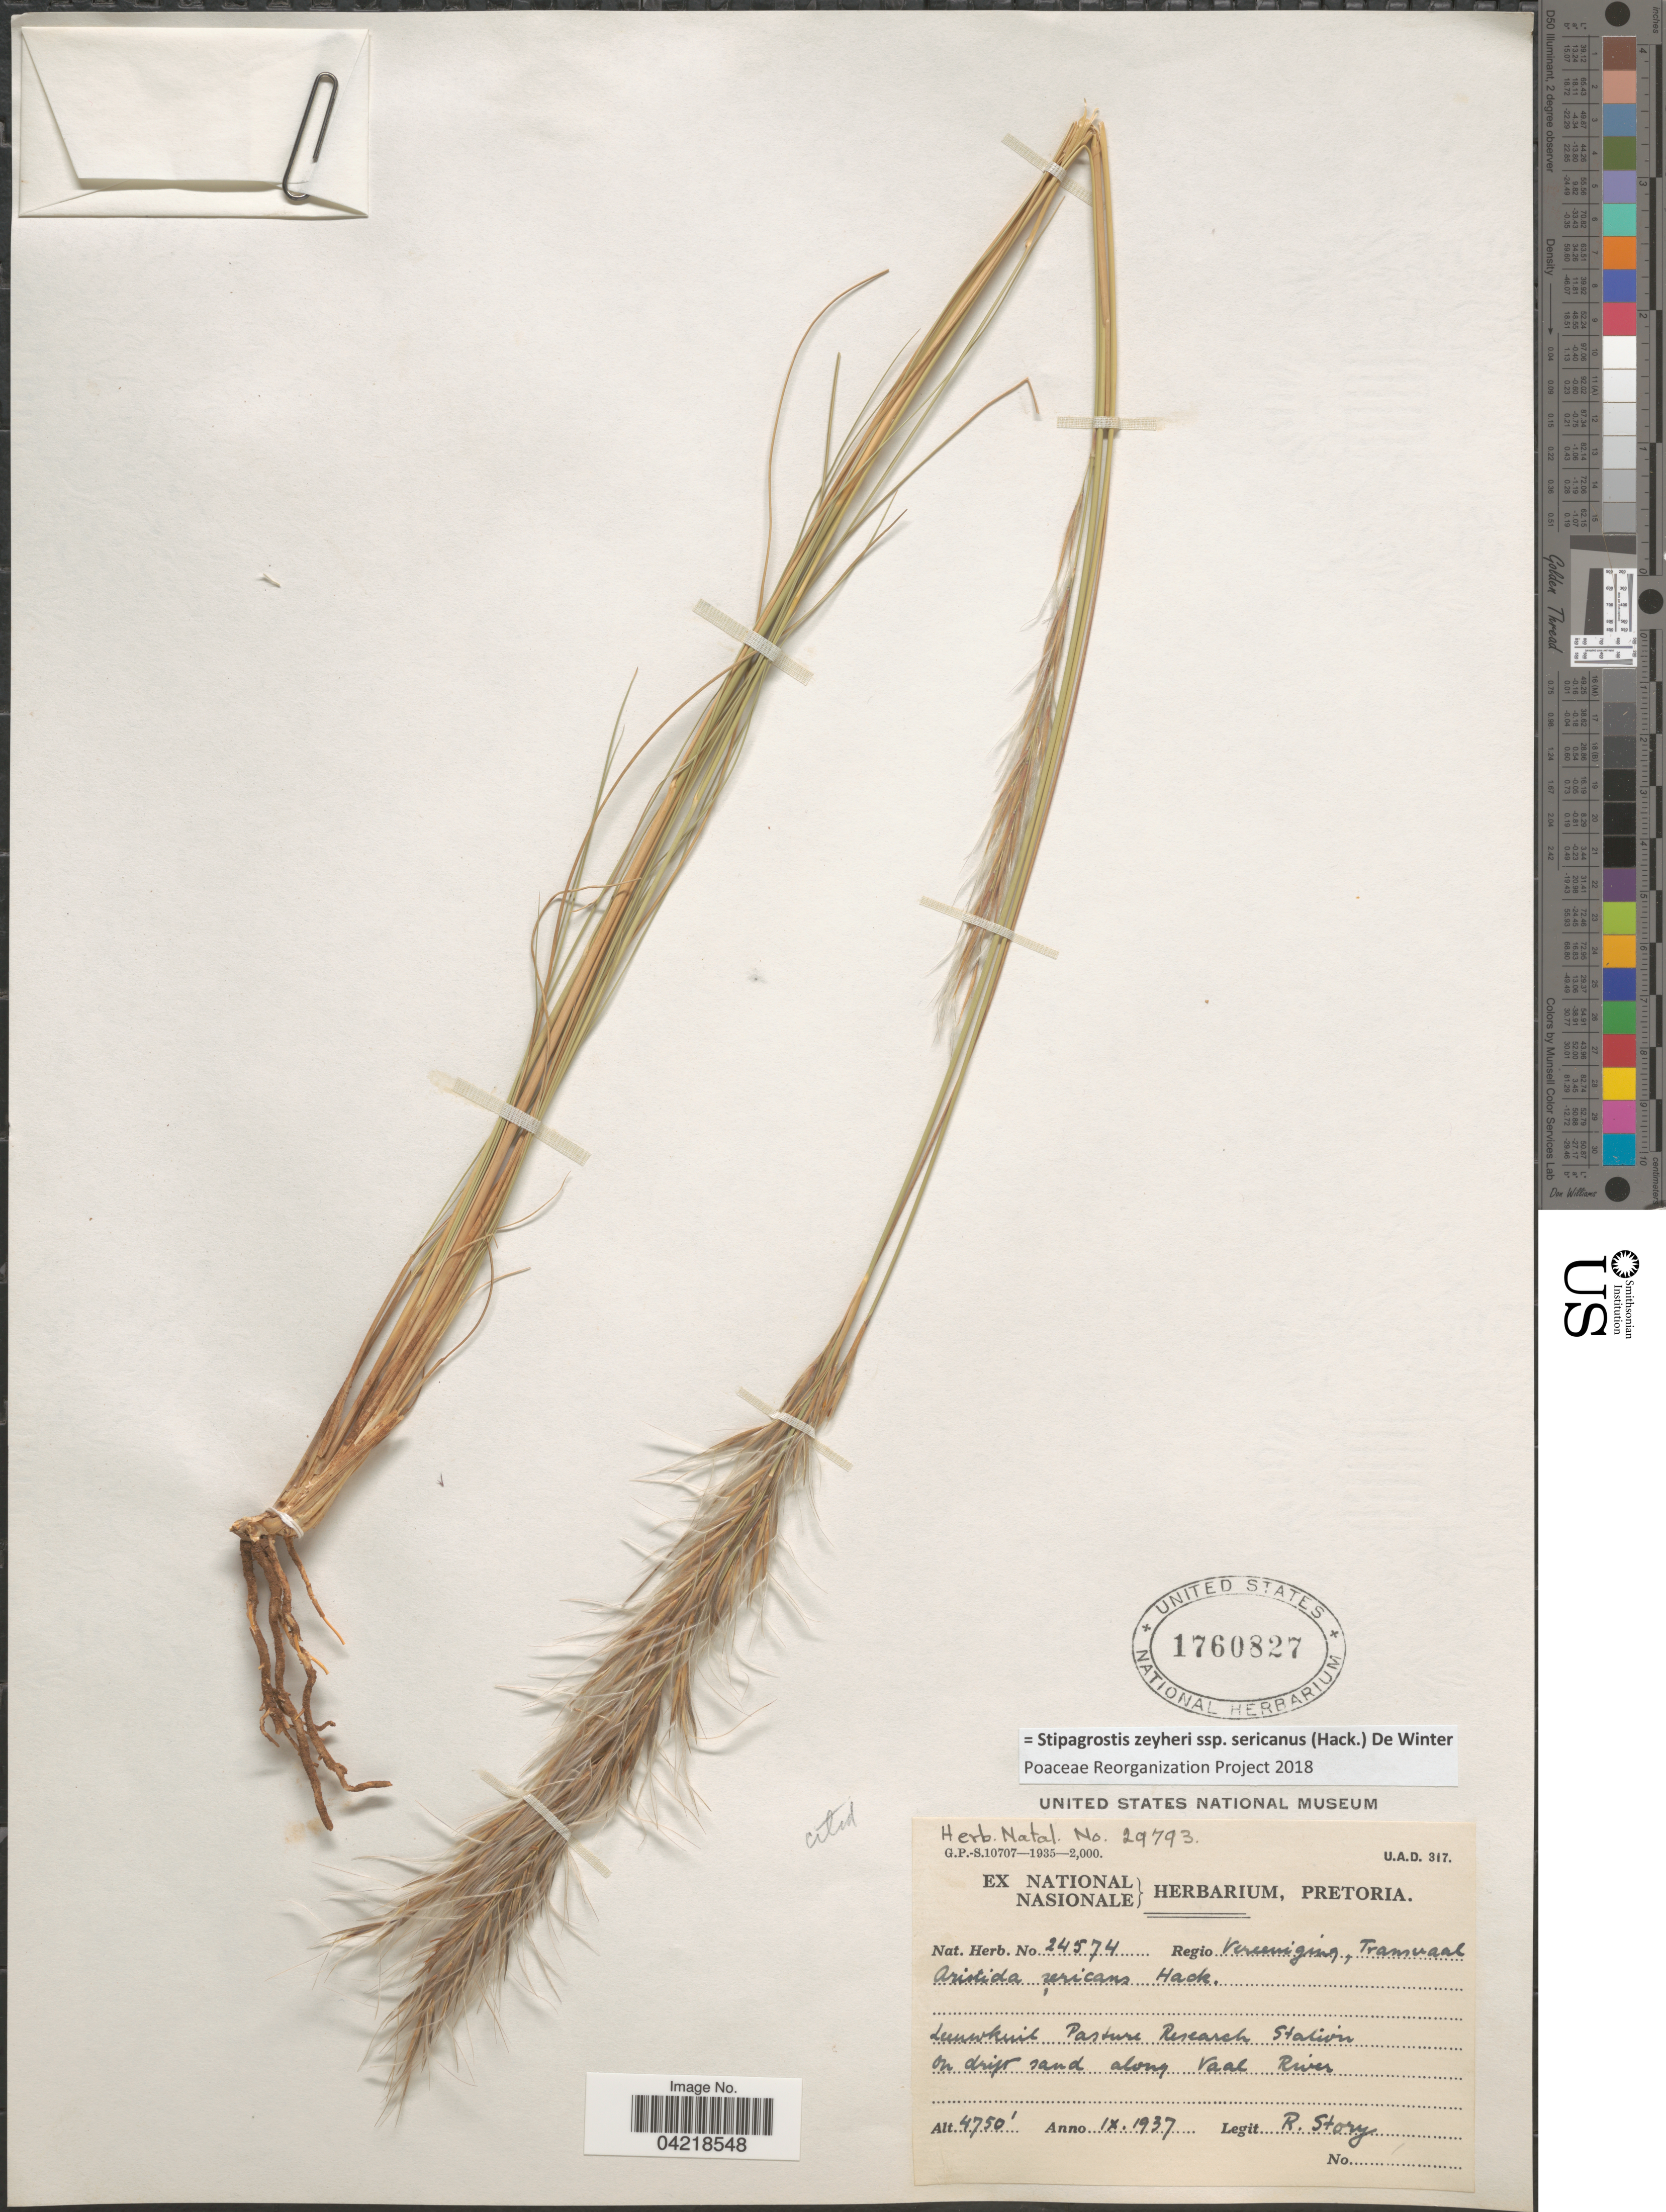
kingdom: Plantae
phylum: Tracheophyta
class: Liliopsida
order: Poales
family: Poaceae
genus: Stipagrostis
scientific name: Stipagrostis zeyheri subsp. sericans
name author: (Hack.) De Winter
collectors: R. Story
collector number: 24574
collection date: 1937-09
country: South Africa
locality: Regio Vereeniging, Transvaal. Leeuwkuit [interpreted] Pasture Research Station. On dry sand along Vaal River.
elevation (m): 1448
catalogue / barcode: US 1760827